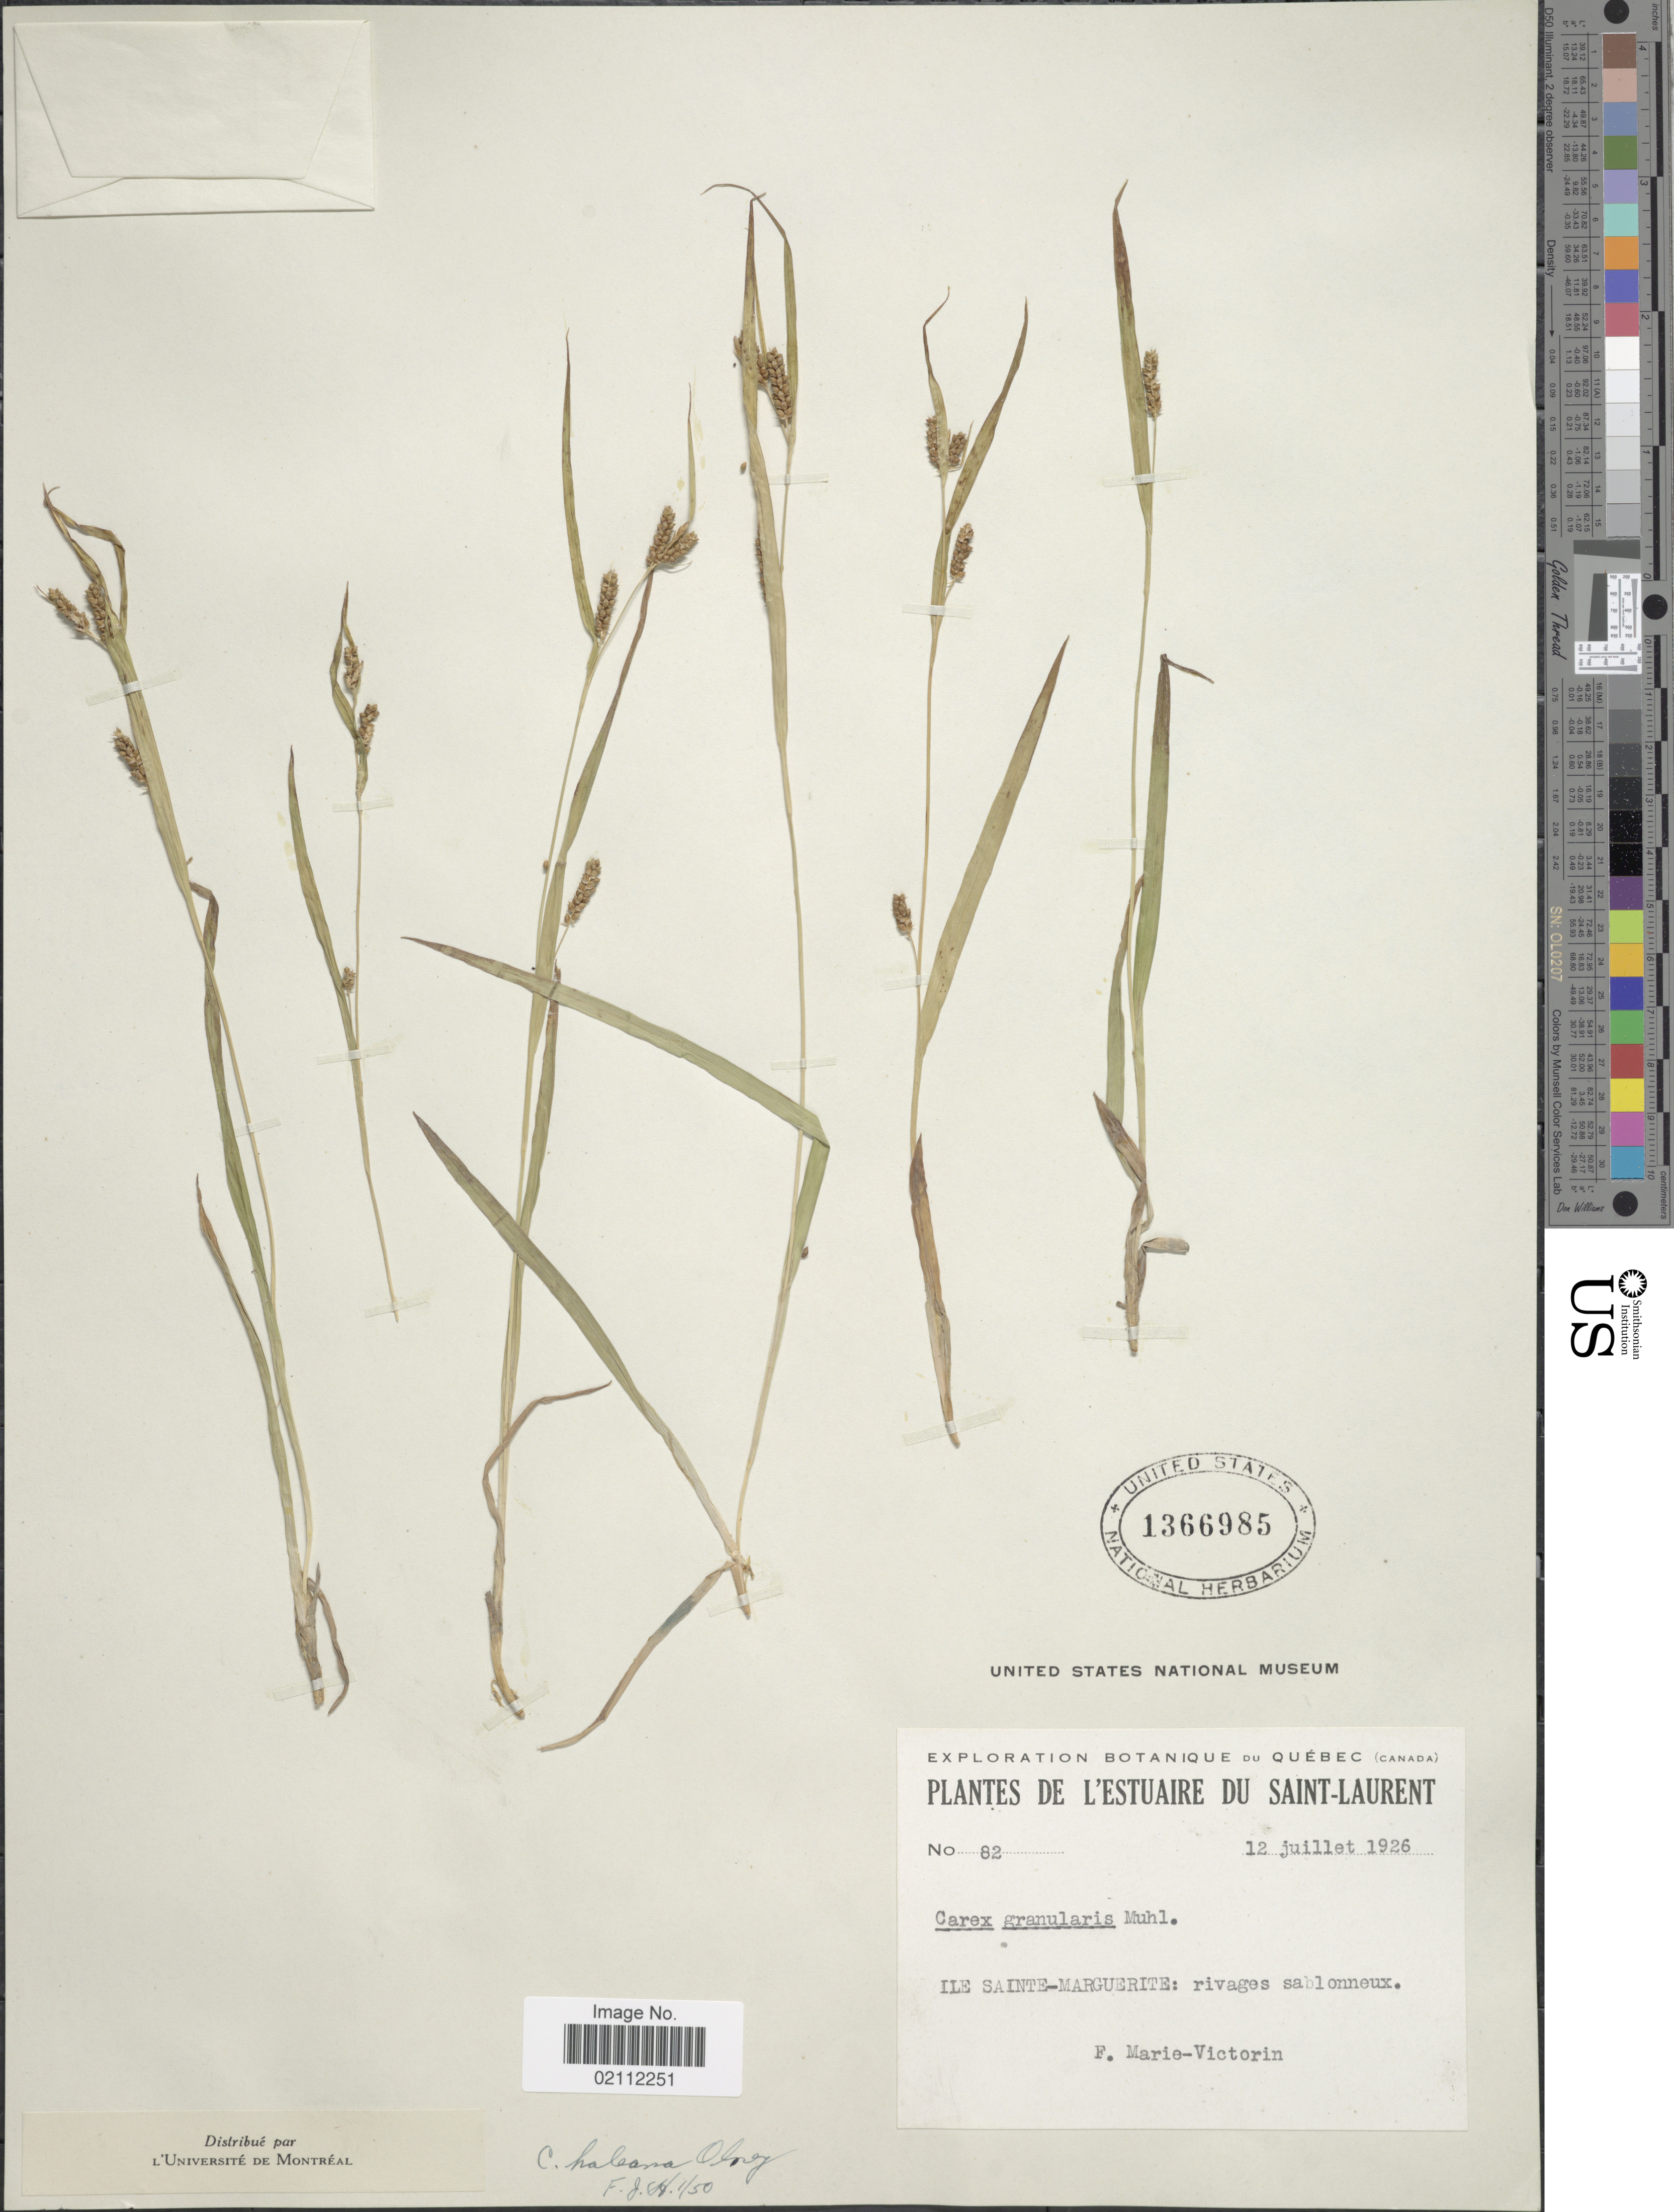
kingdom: Plantae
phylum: Tracheophyta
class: Liliopsida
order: Poales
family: Cyperaceae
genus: Carex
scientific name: Carex granularis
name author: Muhl. ex Willd.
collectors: F. Marie-Victorin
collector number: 82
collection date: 1926-07-12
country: Canada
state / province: Quebec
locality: L'eastuaire du Saint-Laurent. Ile Sainte-Marguerite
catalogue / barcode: US 1366985